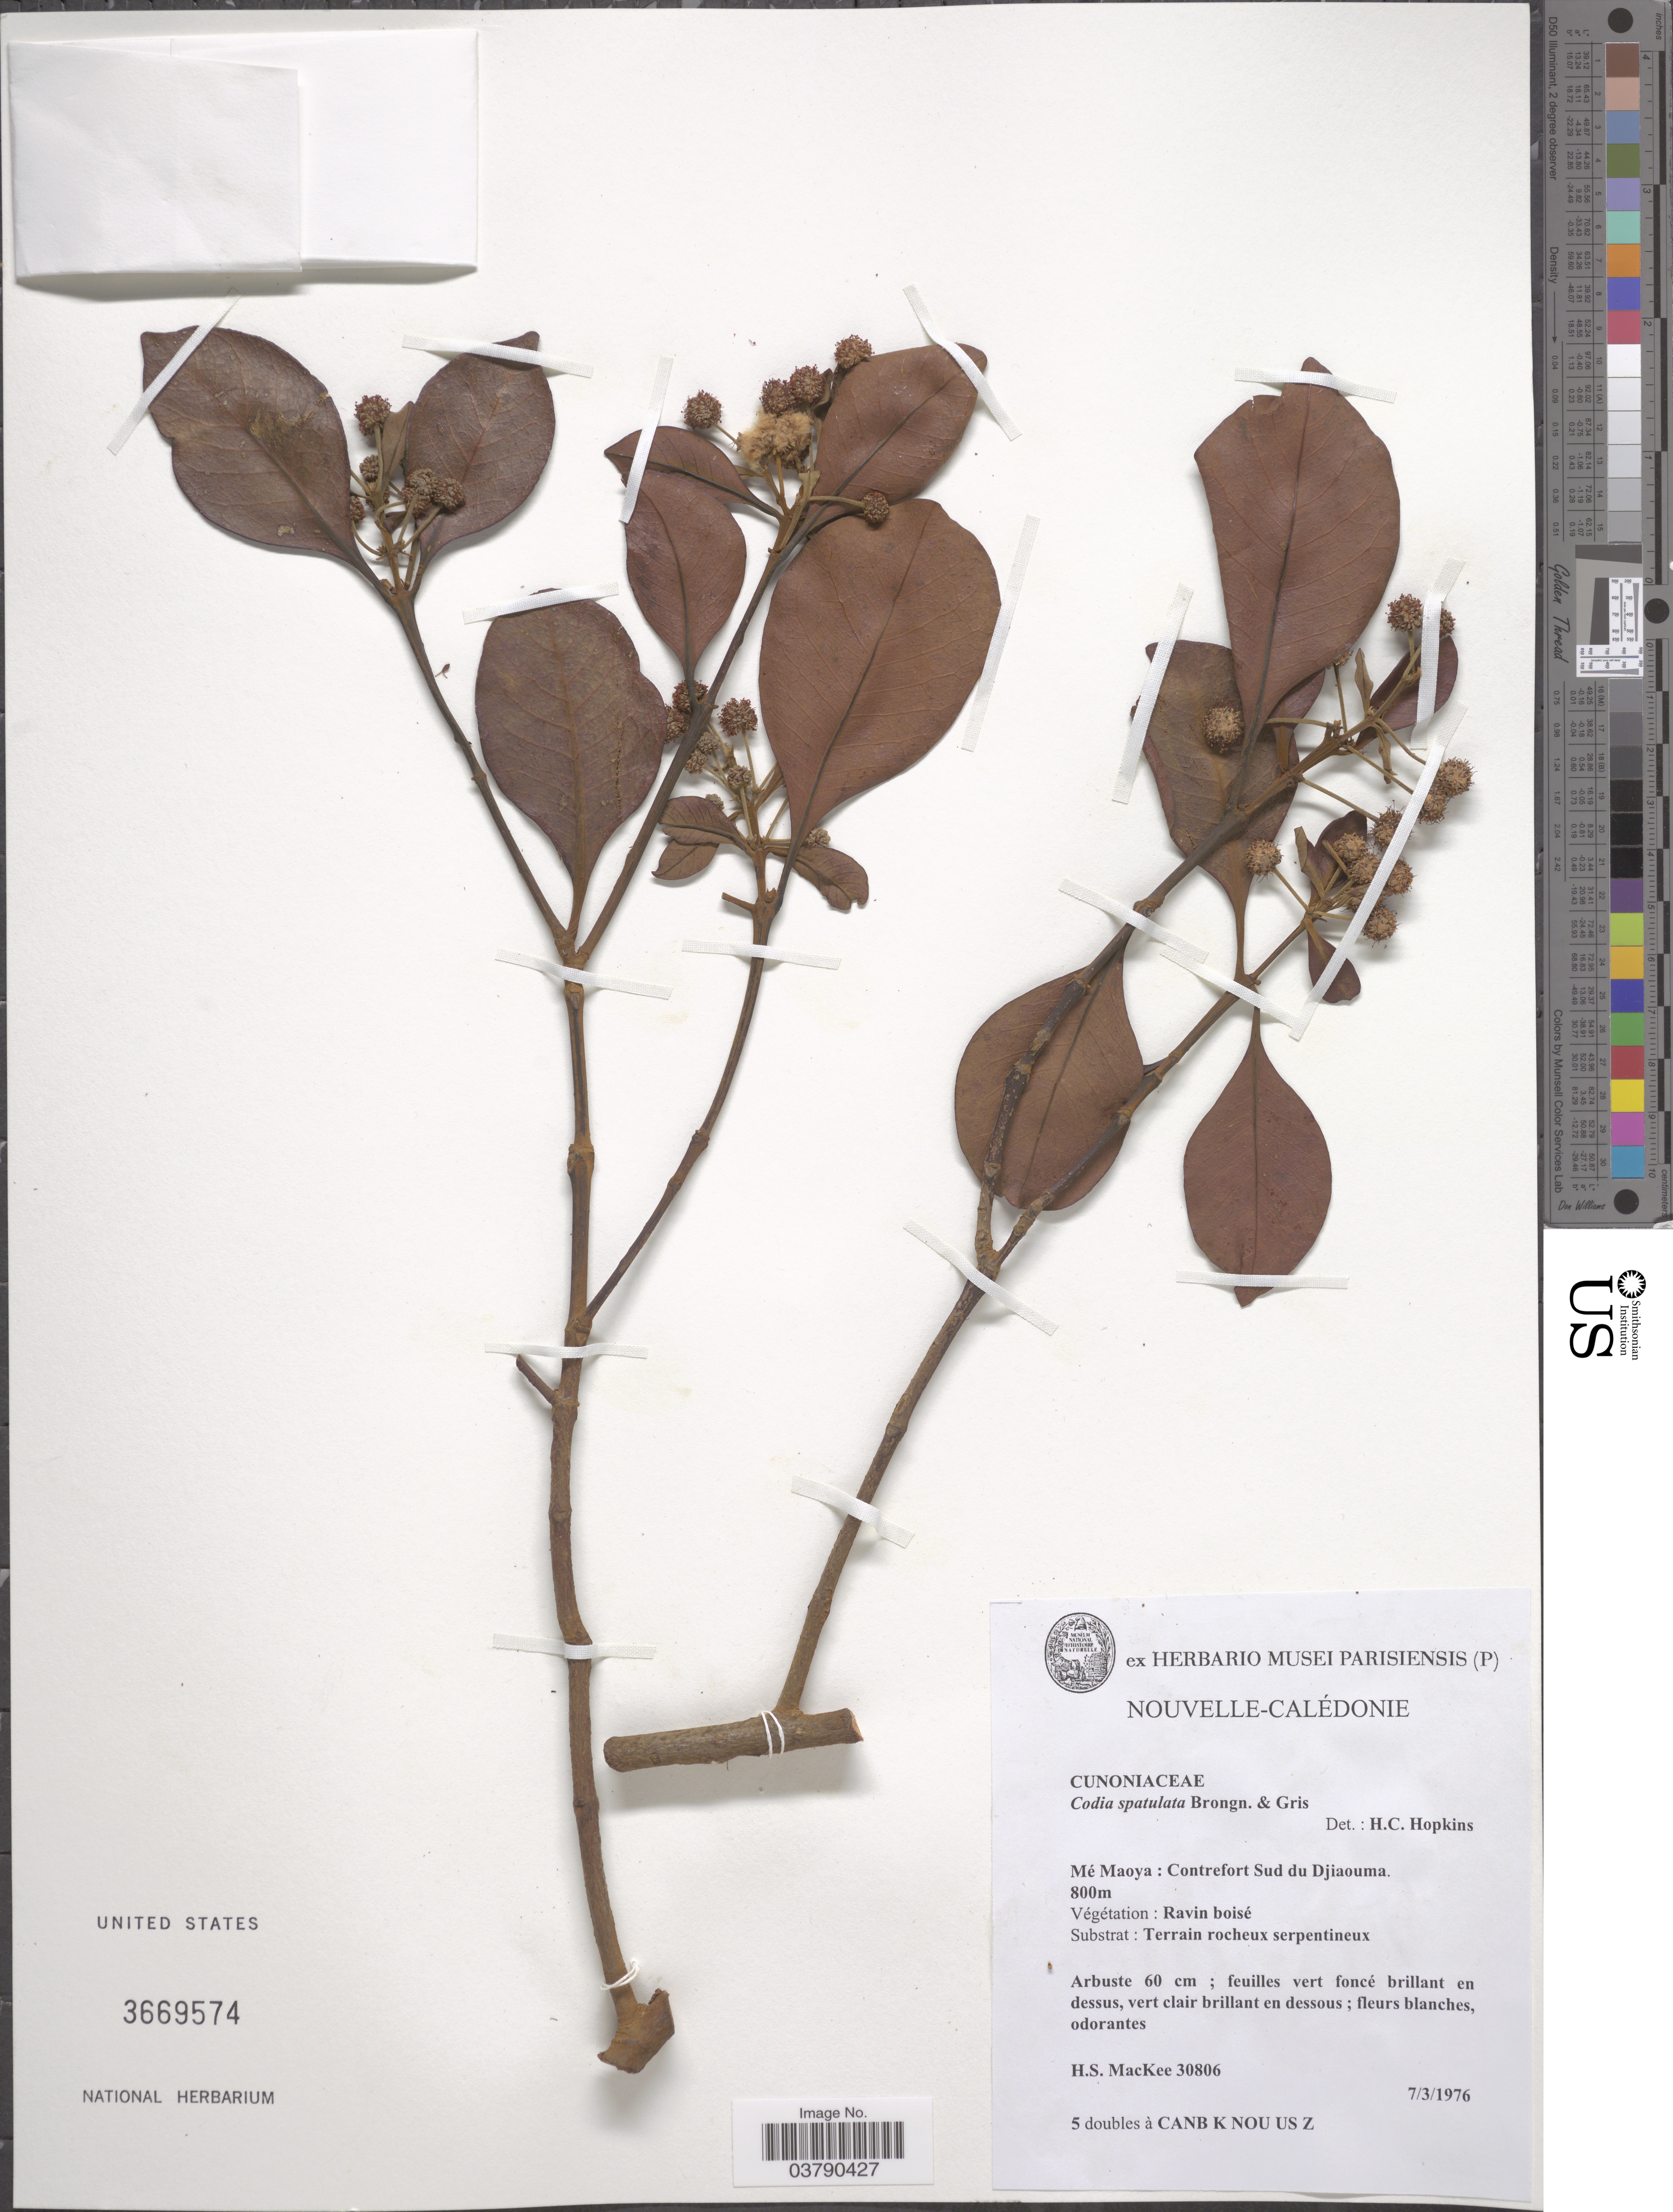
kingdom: Plantae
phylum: Tracheophyta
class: Magnoliopsida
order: Oxalidales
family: Cunoniaceae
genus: Codia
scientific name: Codia spatulata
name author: Brongn. & Gris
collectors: H. Mackee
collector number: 30806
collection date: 1976-03-07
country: New Caledonia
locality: Nouvelle-Calédonie. Mé Maoya: Contrefort Sud du Djiaouma.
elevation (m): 800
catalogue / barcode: US 3669574